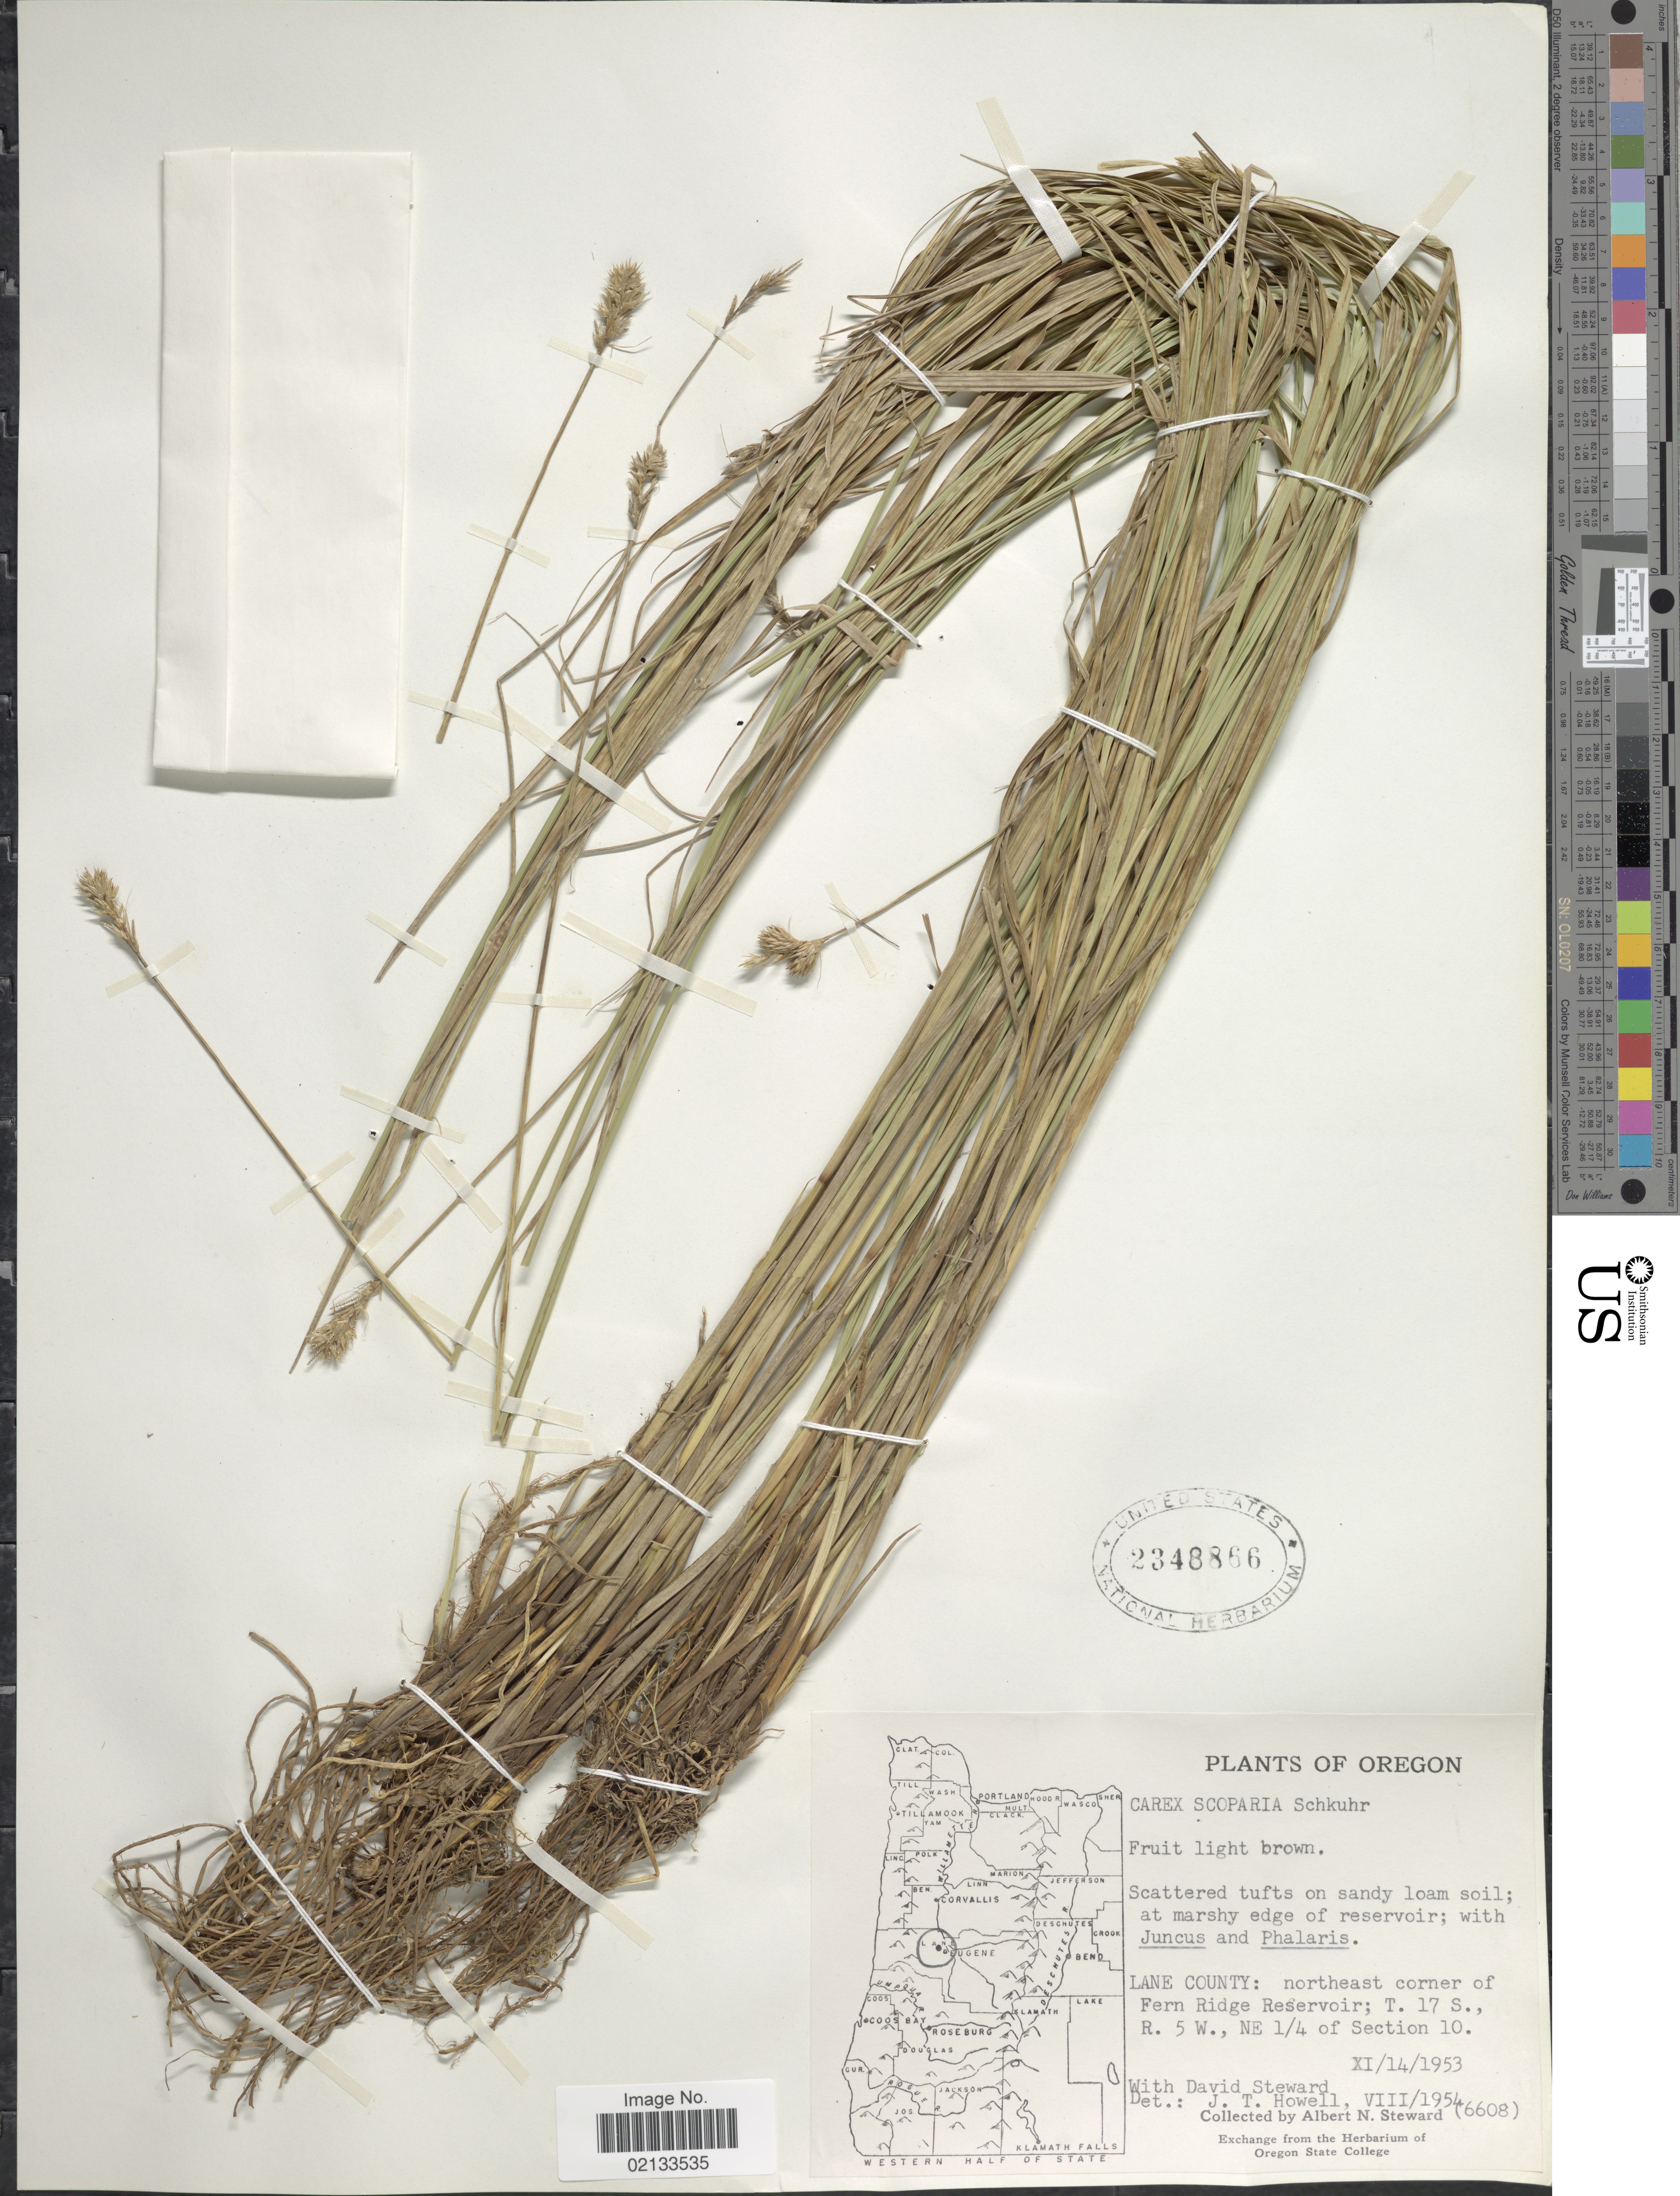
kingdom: Plantae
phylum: Tracheophyta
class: Liliopsida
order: Poales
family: Cyperaceae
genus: Carex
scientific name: Carex scoparia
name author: Schkuhr ex Willd.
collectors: A. N. Steward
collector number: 6608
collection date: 1953-11-14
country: United States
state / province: Oregon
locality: Lane County: northeast corner of Fern Ridge Reservoir; T. 17 S., R. 5 W., NE ¼ of Section 10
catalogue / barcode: US 2348866